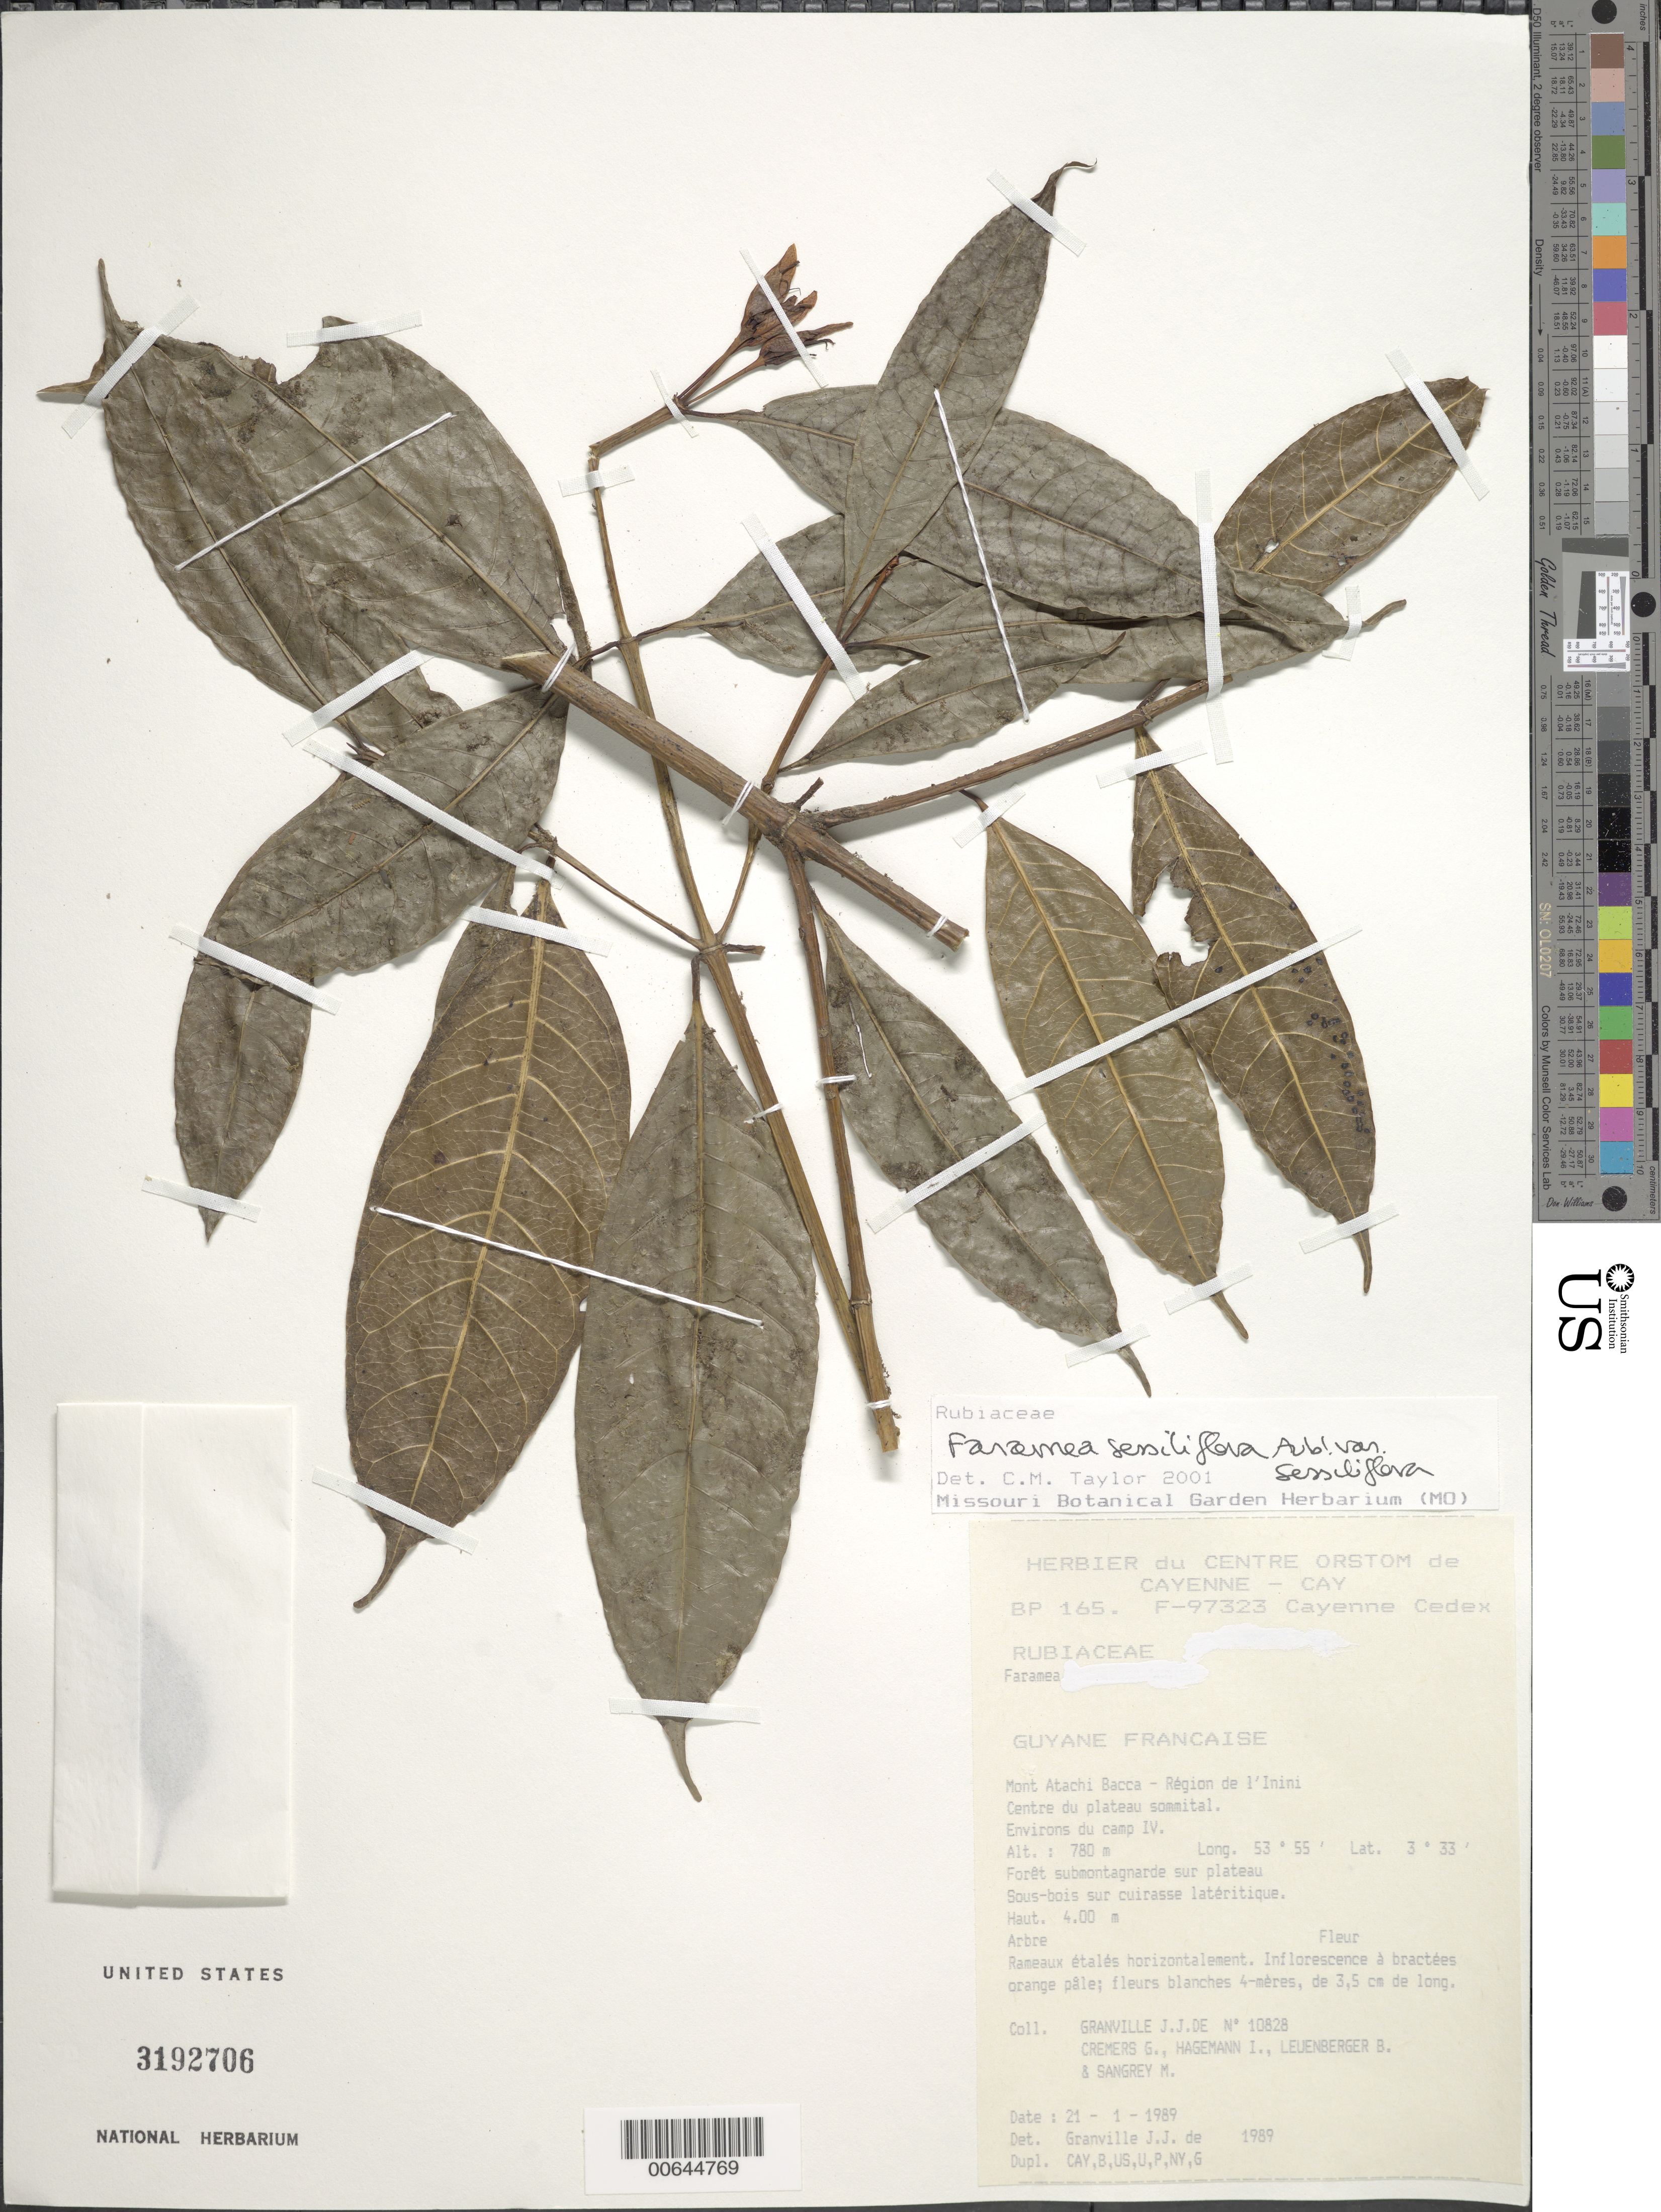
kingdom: Plantae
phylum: Tracheophyta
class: Magnoliopsida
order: Gentianales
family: Rubiaceae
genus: Faramea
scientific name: Faramea sessiliflora var. sessiliflora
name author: Aubl.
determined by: Taylor, Charlotte M.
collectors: J.-J. de Granville, G. Cremers, J. Hagemann, B. E. Leuenberger & M. S. Sangrey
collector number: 10828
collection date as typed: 21-Jan-89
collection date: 1989-01-21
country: French Guiana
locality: Mont Atachi Bacca, région de l'Inini. Centre du plateau sommital. Environs du camp IV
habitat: Forêt submontagnarde su plateau. Sous bois sur cuirasse latéritique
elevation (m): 780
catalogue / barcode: US 3192706